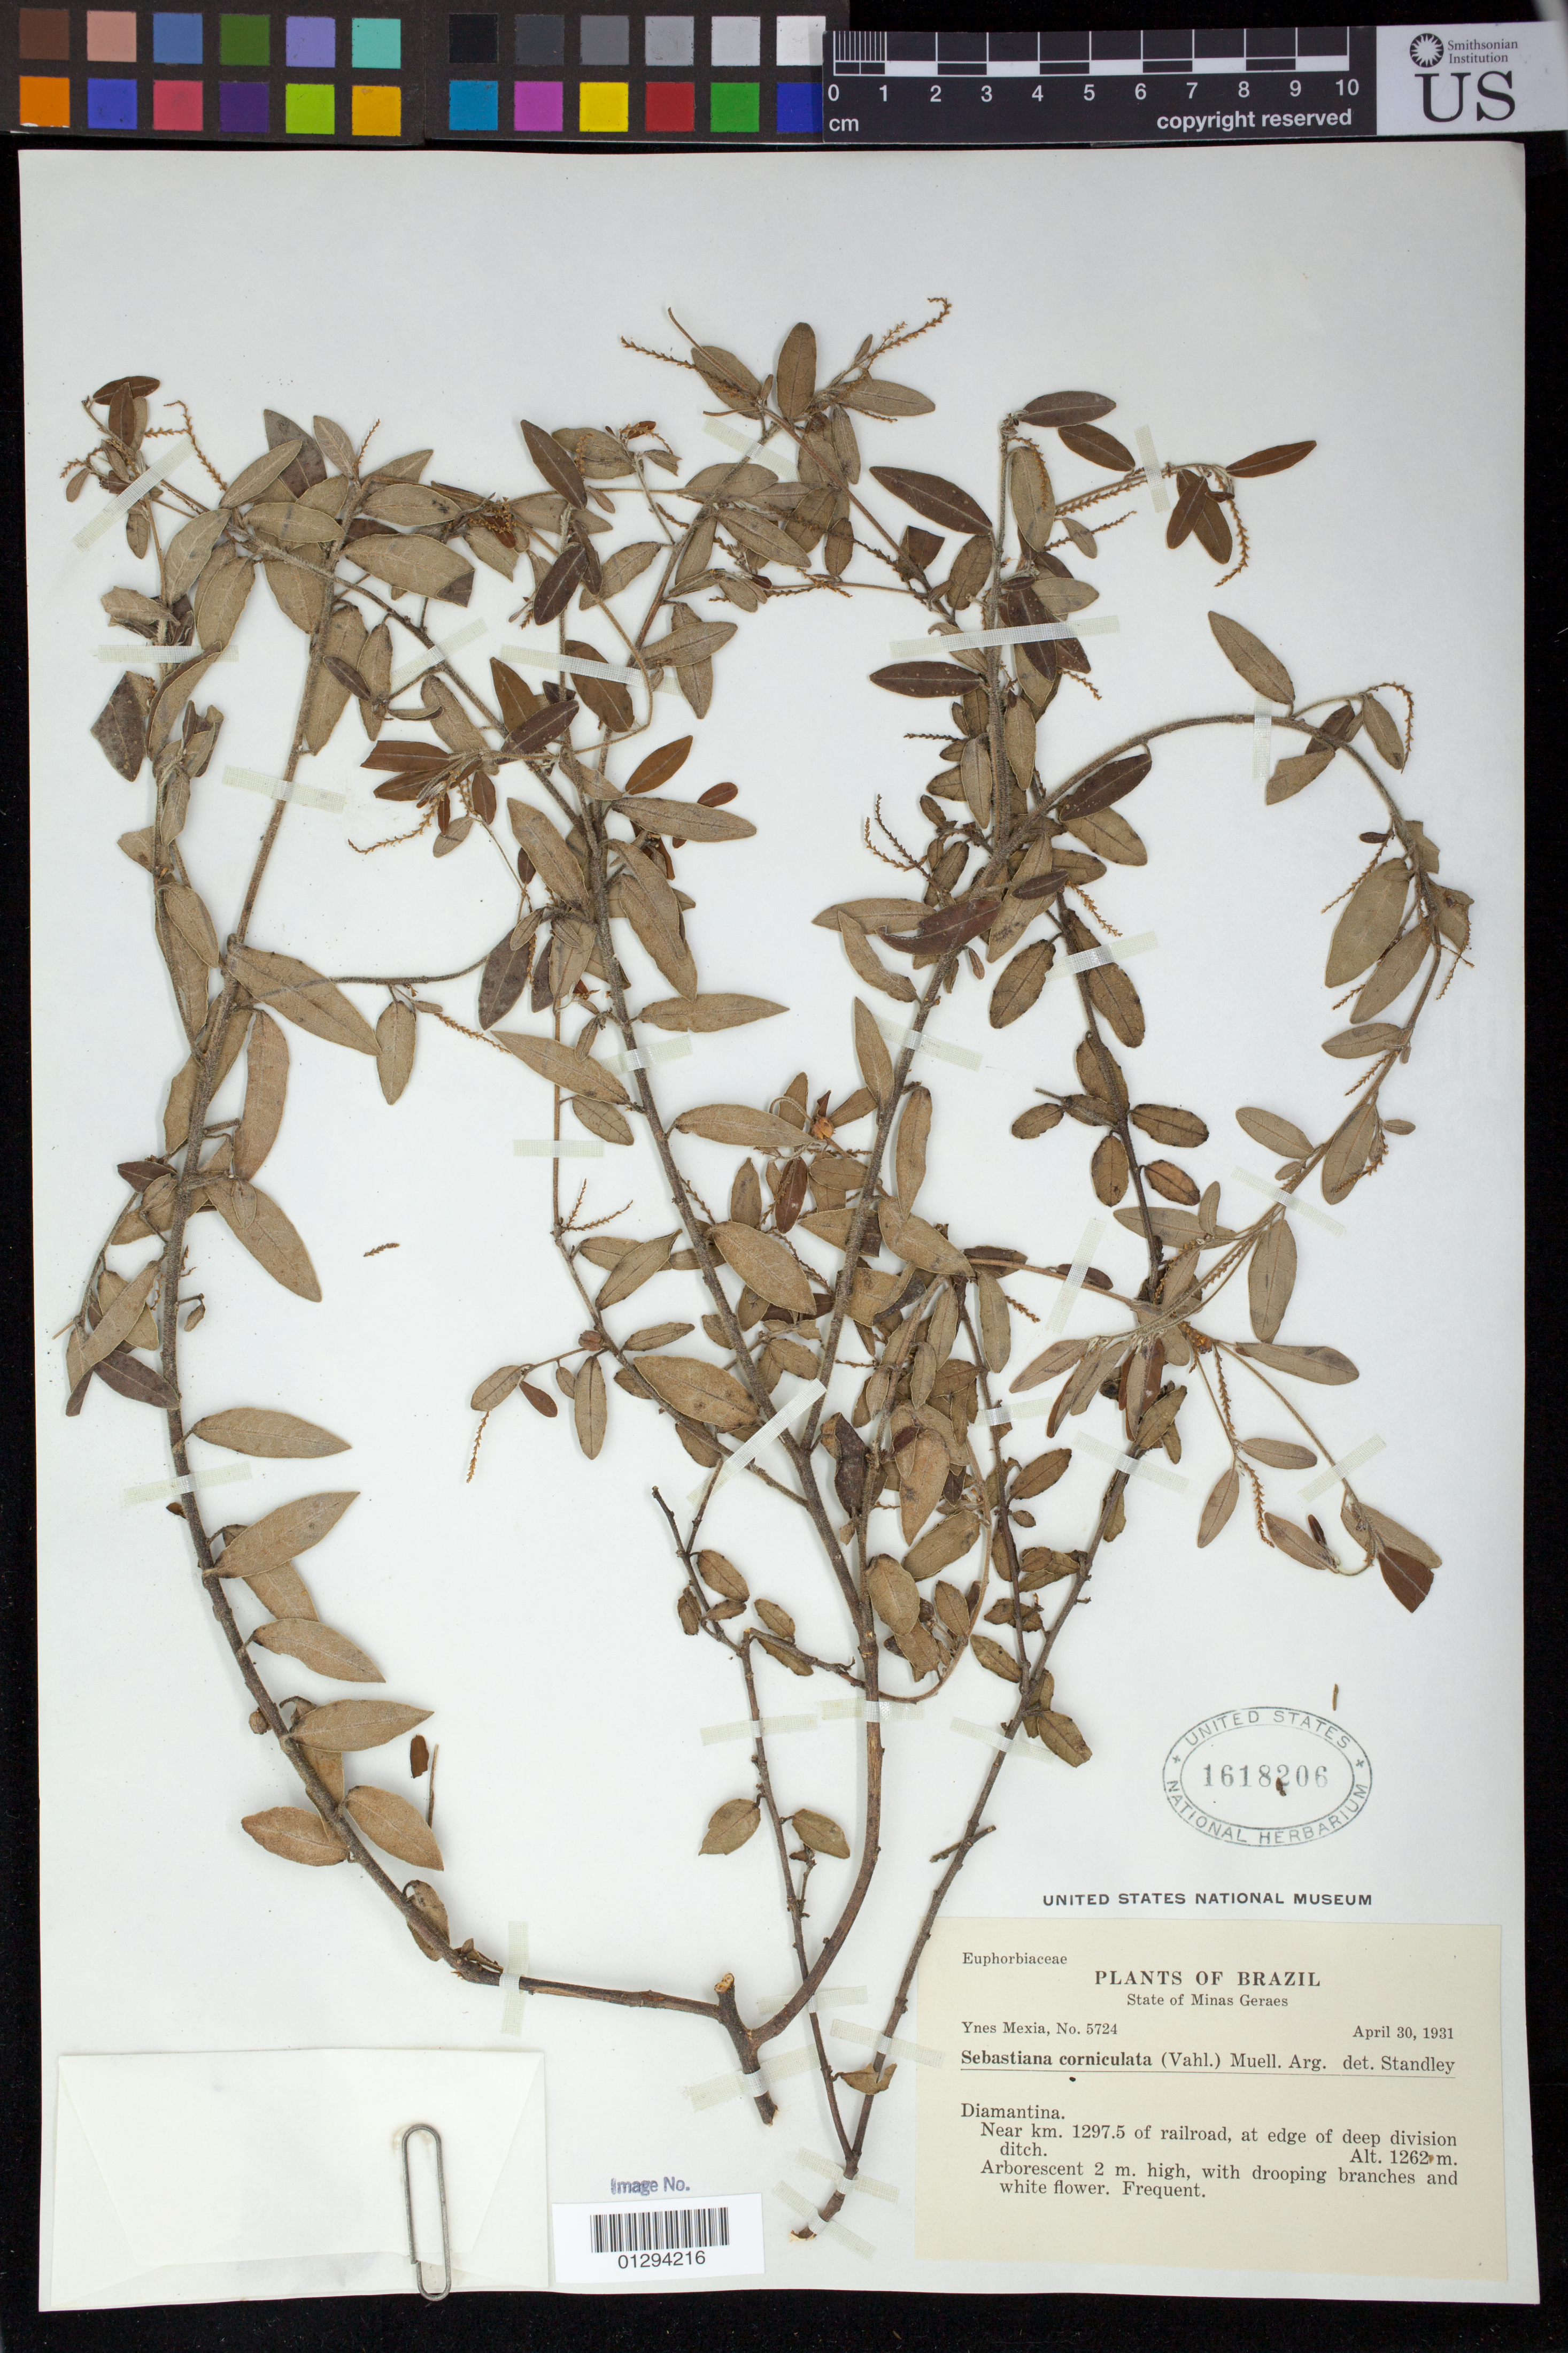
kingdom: Plantae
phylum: Tracheophyta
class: Magnoliopsida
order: Malpighiales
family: Euphorbiaceae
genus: Sebastiania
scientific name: Sebastiania hispida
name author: (Mart.) Pax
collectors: Y. Mexia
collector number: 5724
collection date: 1931-04-30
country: Brazil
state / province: Minas Gerais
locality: Diamantina. Near km. 1297.5 of railroad, at edge of deep division ditch.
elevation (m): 1262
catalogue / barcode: US 1618206